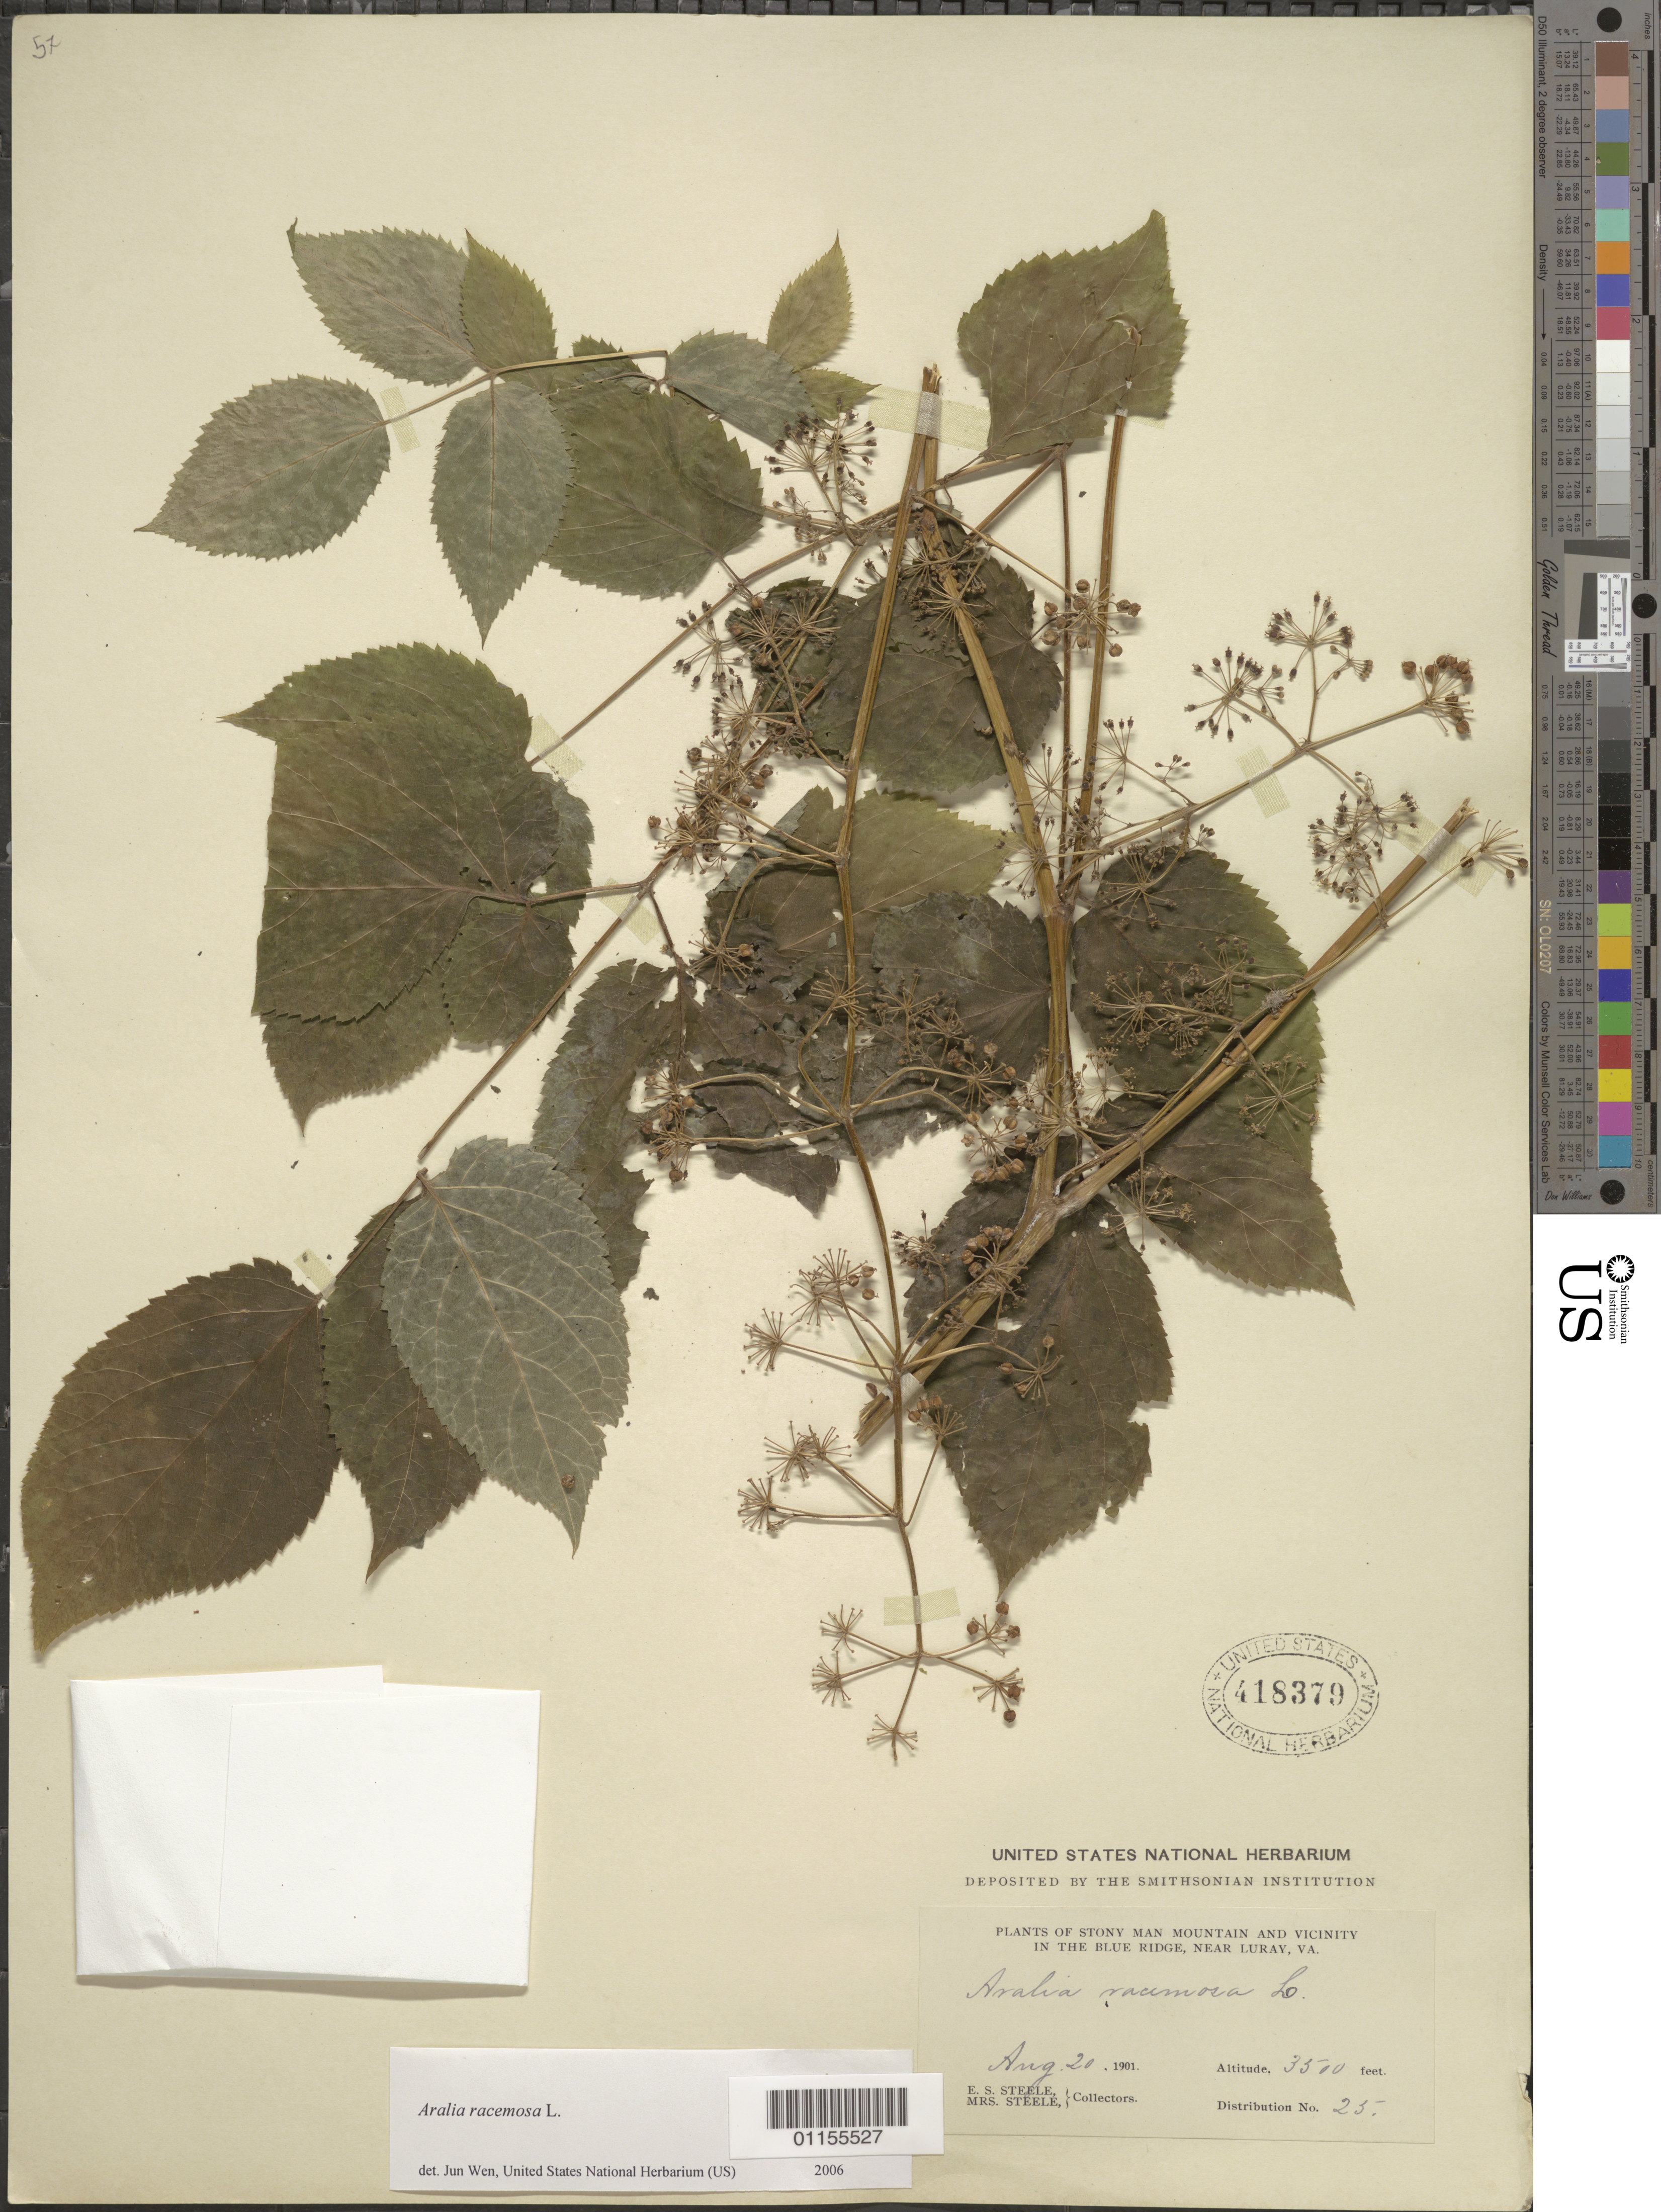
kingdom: Plantae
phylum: Tracheophyta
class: Magnoliopsida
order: Apiales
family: Araliaceae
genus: Aralia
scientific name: Aralia racemosa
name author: L.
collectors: E. Steele & -- Steele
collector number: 25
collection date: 1901-08-20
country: United States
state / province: Virginia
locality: Stony Man Mt and vicinity in the Blue Ridge, near Luray.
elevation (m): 1067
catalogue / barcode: US 418379